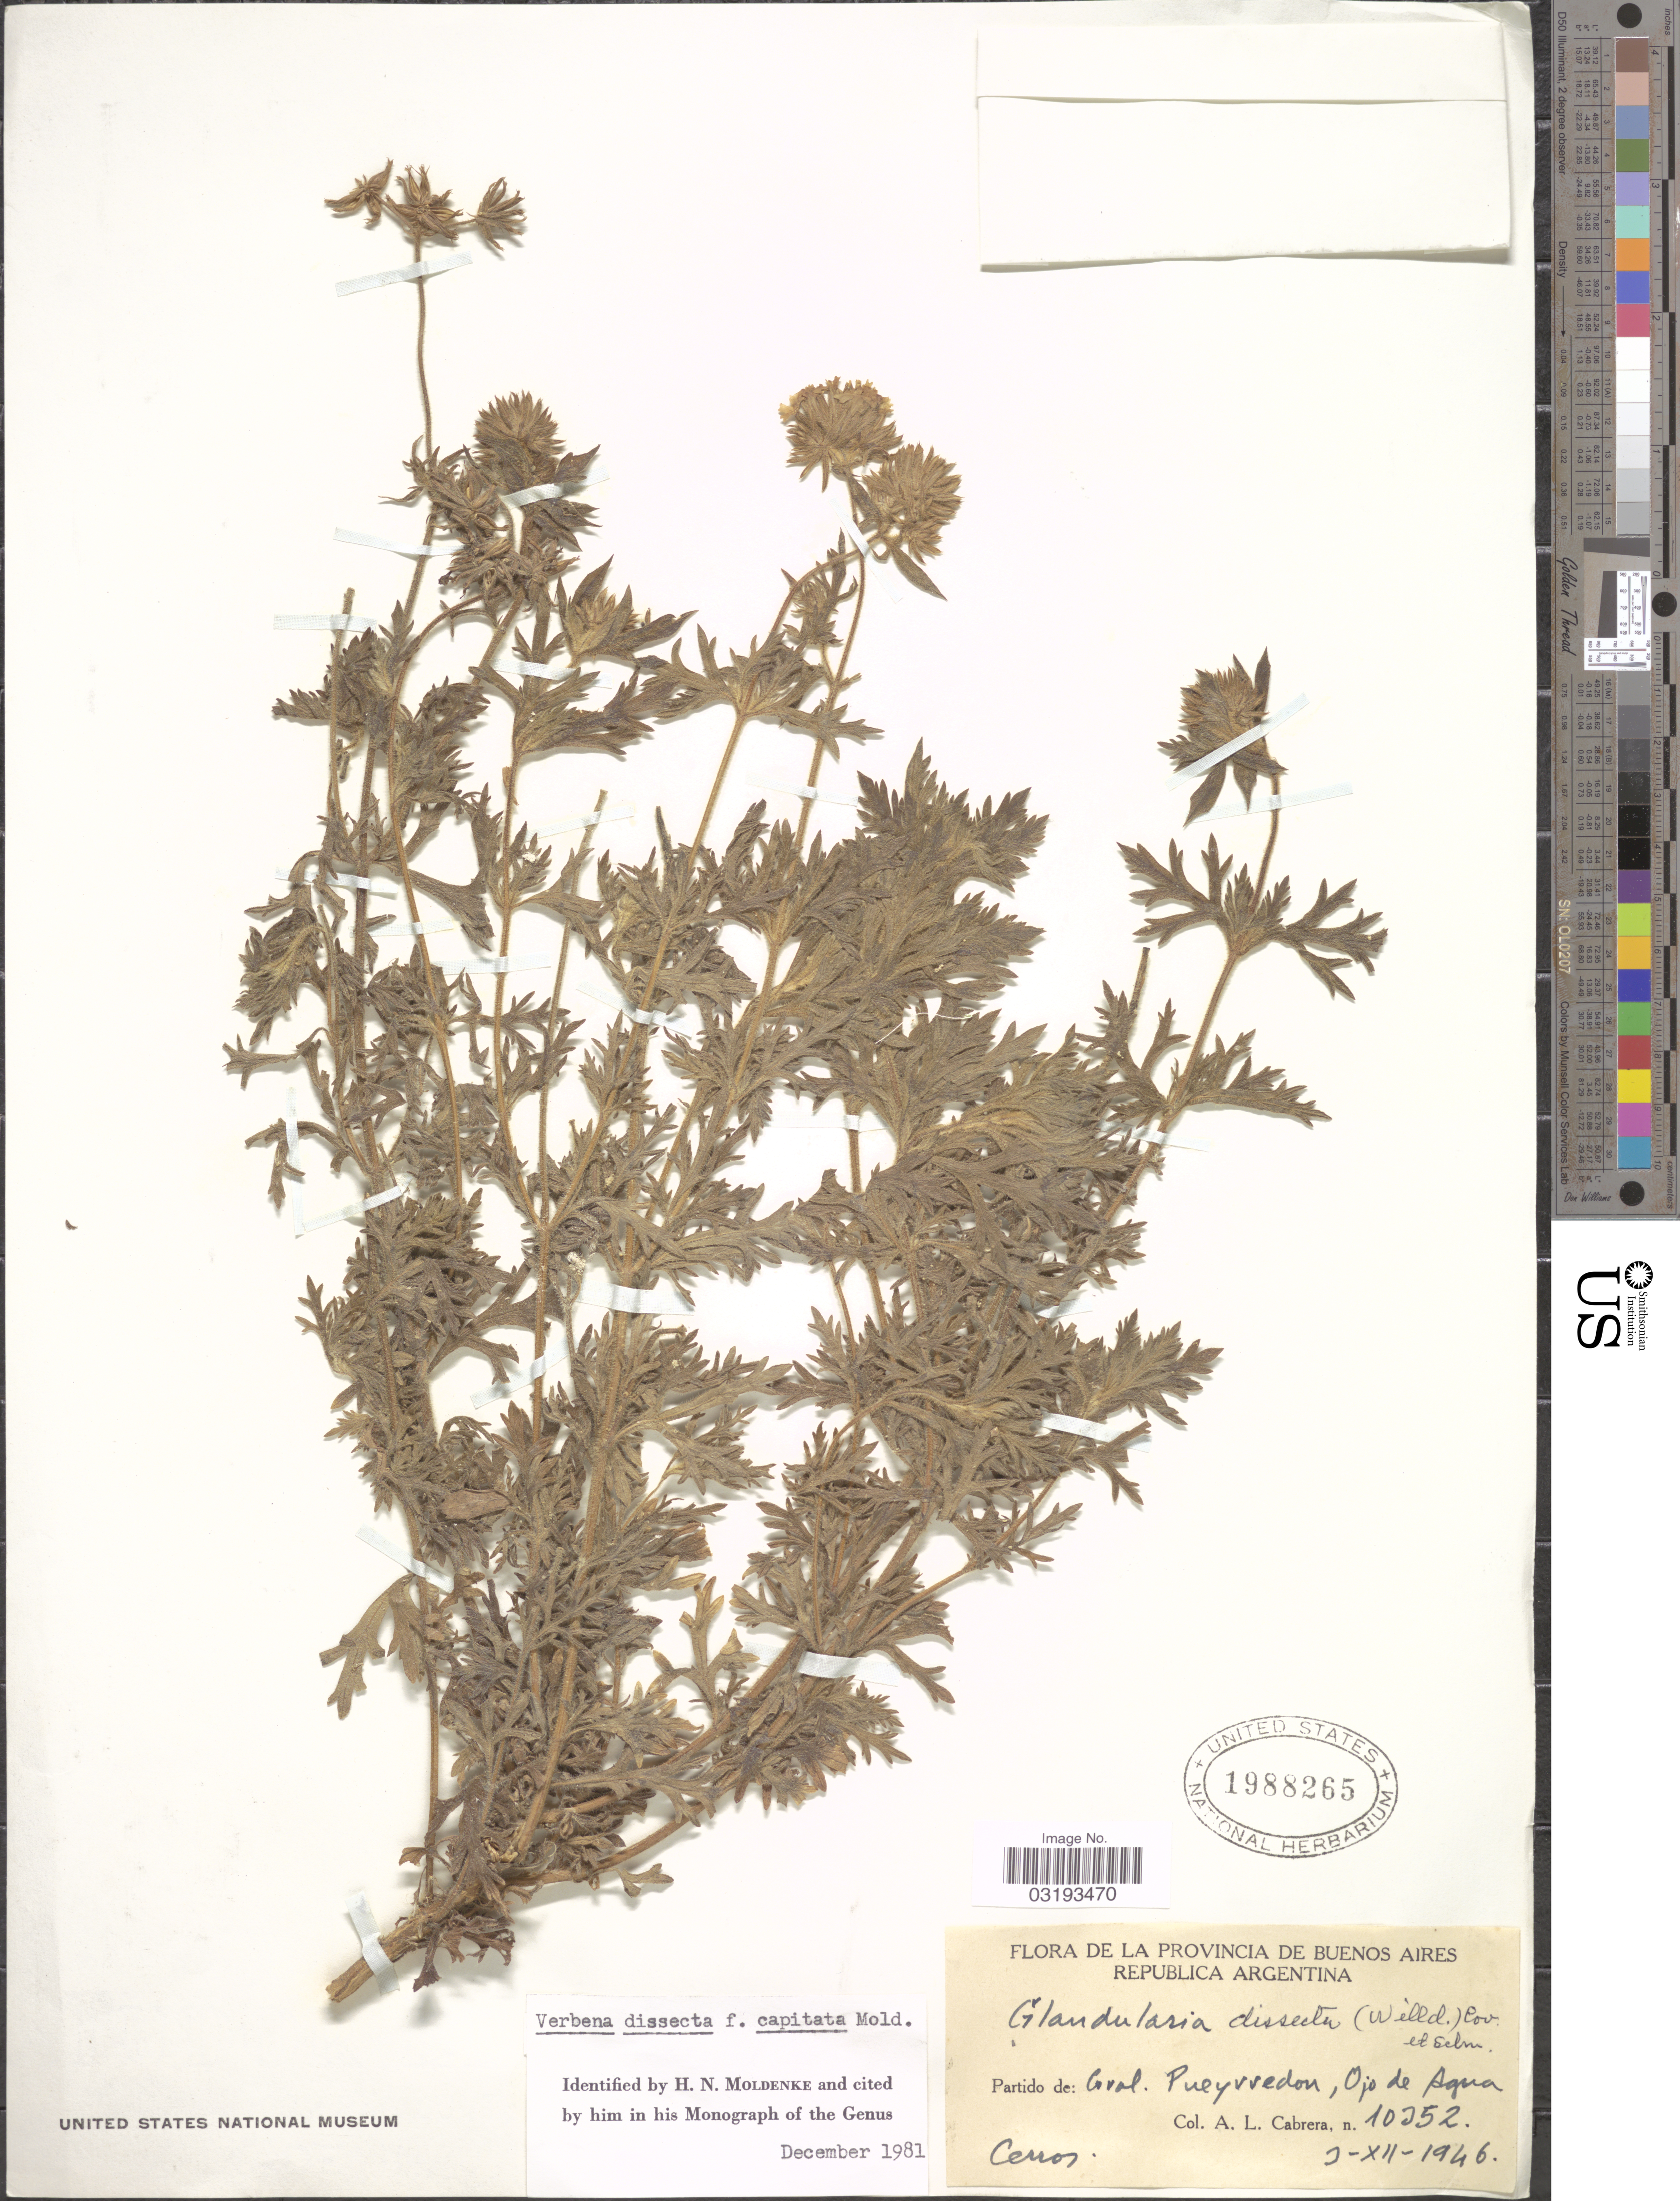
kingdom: Plantae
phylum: Tracheophyta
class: Magnoliopsida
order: Lamiales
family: Verbenaceae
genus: Verbena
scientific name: Verbena dissecta f. capitata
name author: Moldenke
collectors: A. L. Cabrera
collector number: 10352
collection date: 1946-12-03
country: Argentina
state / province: Buenos Aires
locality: Partido de: Gral.Pueyrredon, Ojo de Agua.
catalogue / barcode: US 1988265